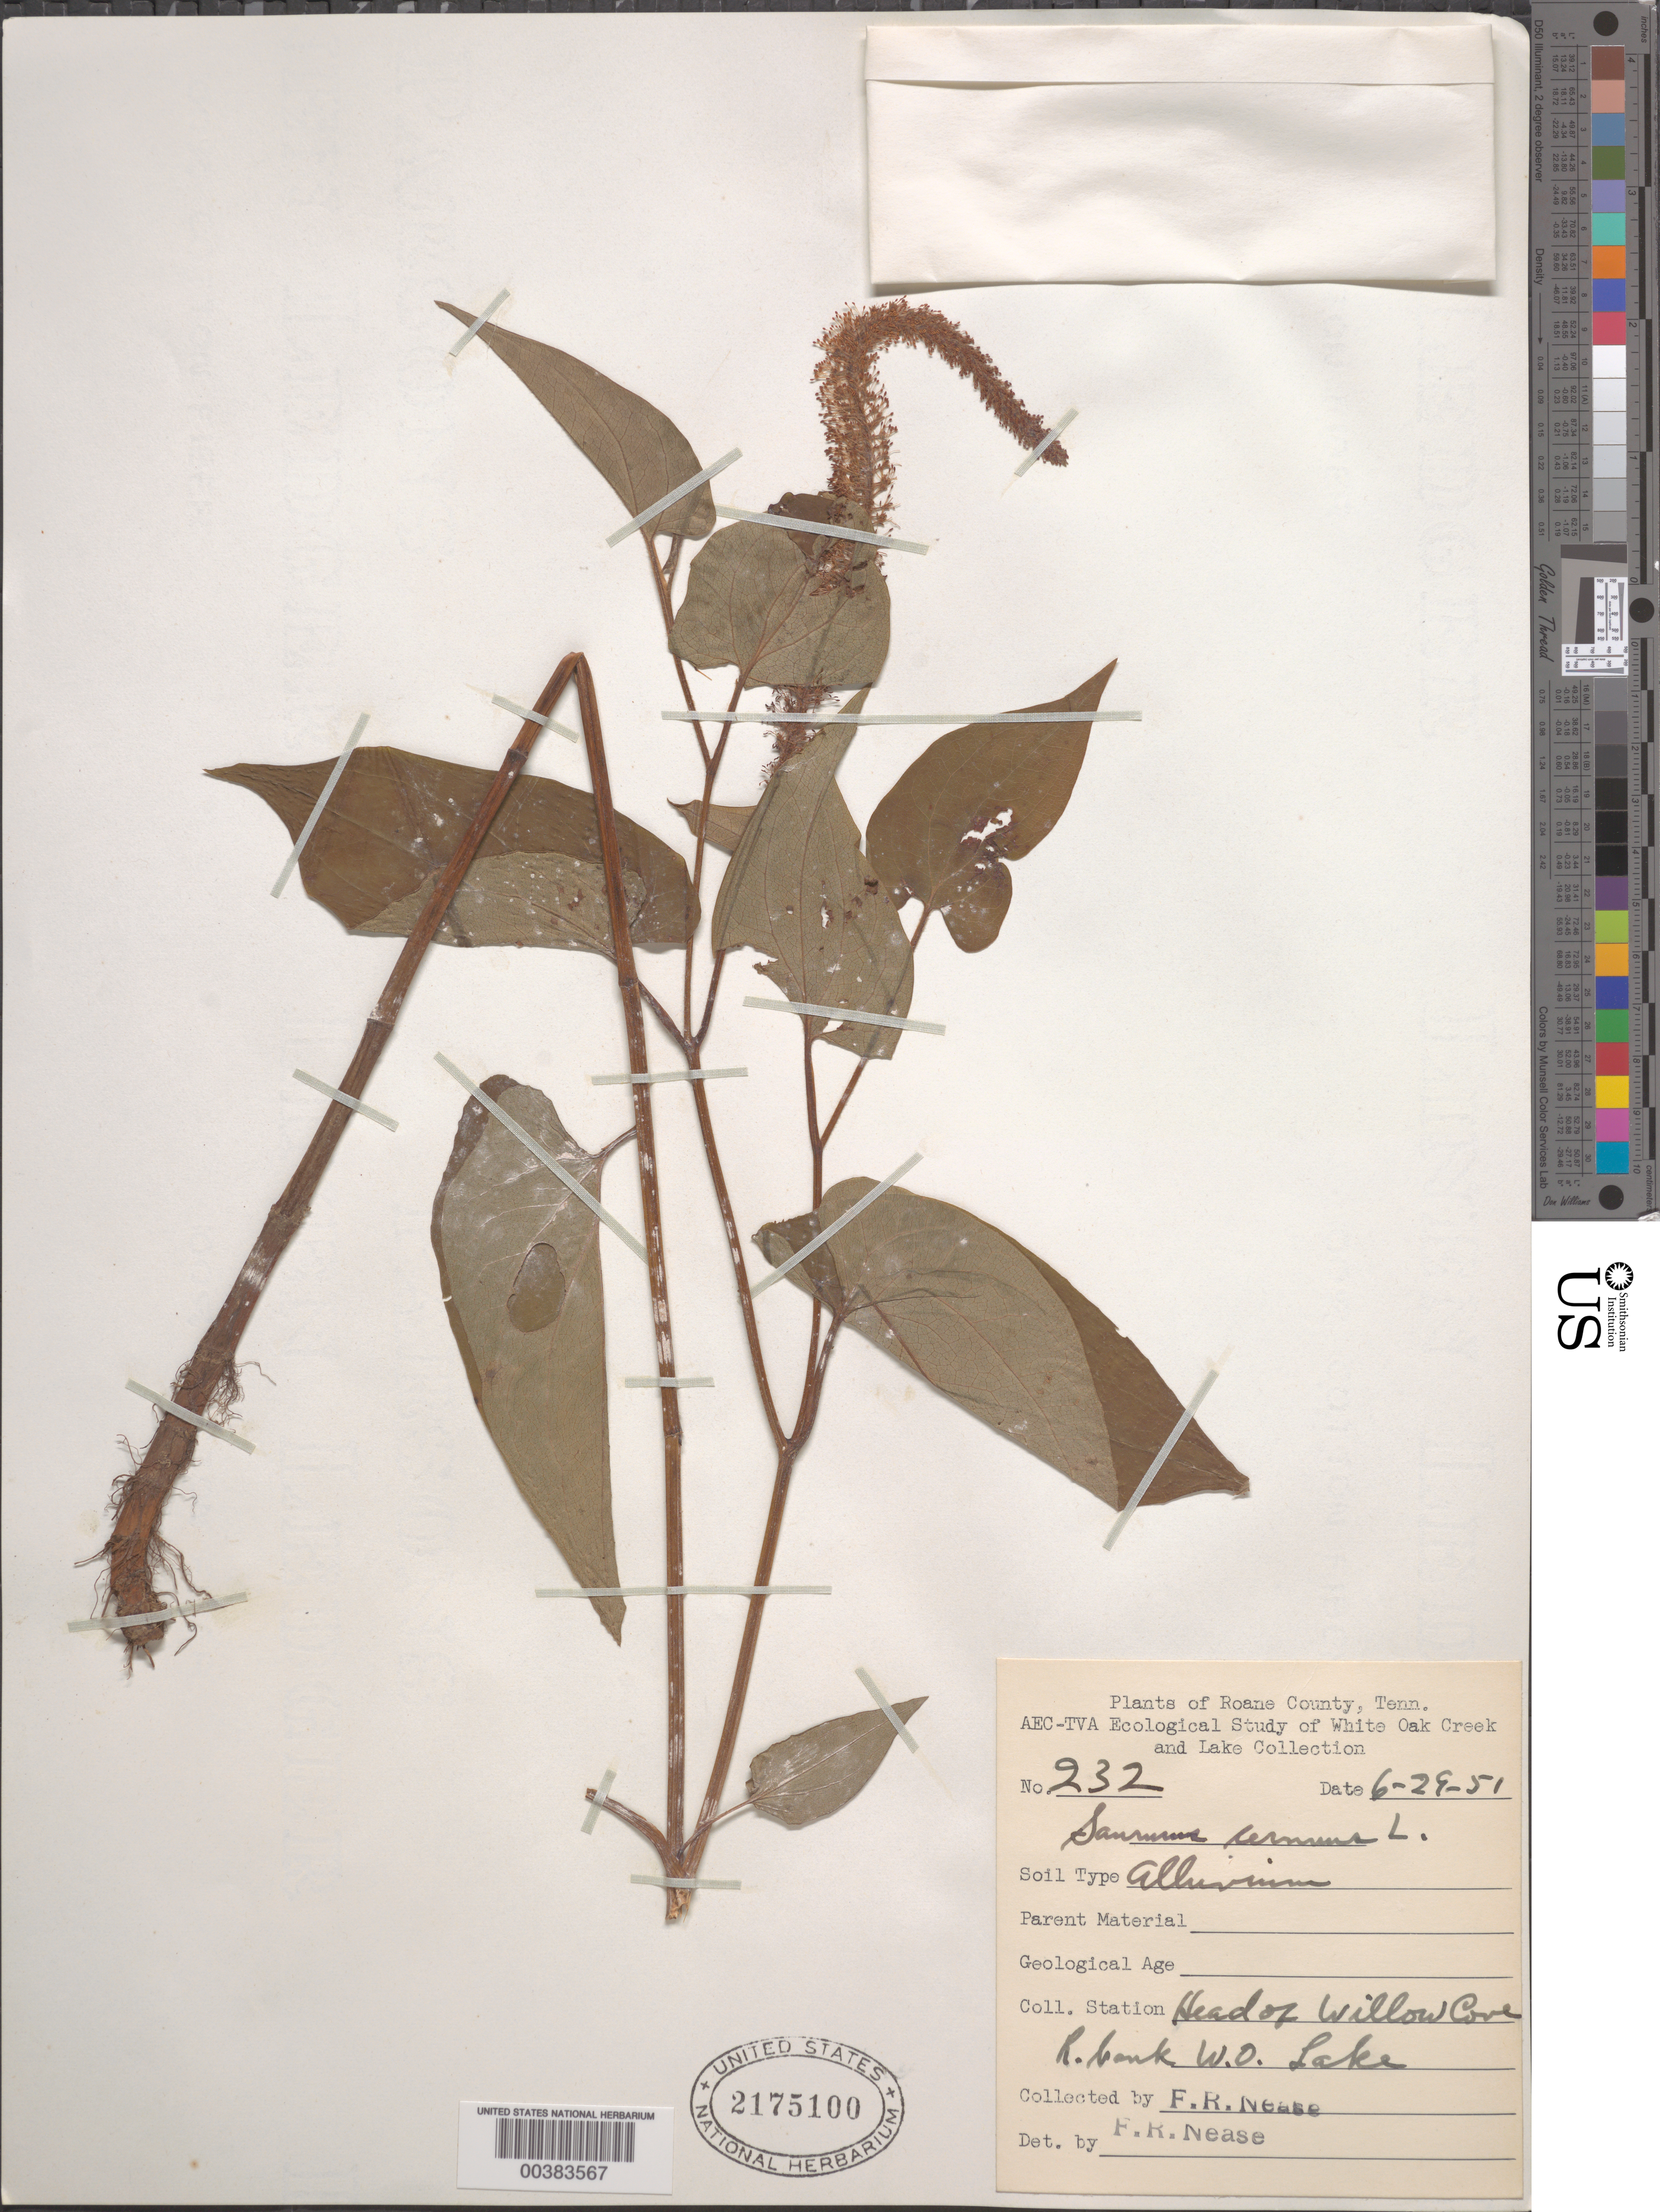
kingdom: Plantae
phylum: Tracheophyta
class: Magnoliopsida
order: Piperales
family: Saururaceae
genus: Saururus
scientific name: Saururus cernuus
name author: L.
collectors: F. Nease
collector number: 232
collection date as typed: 29 Jun 1959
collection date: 1959-06-29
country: United States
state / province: Tennessee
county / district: Roane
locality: White oak lake, head of willow cove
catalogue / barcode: US 2175100